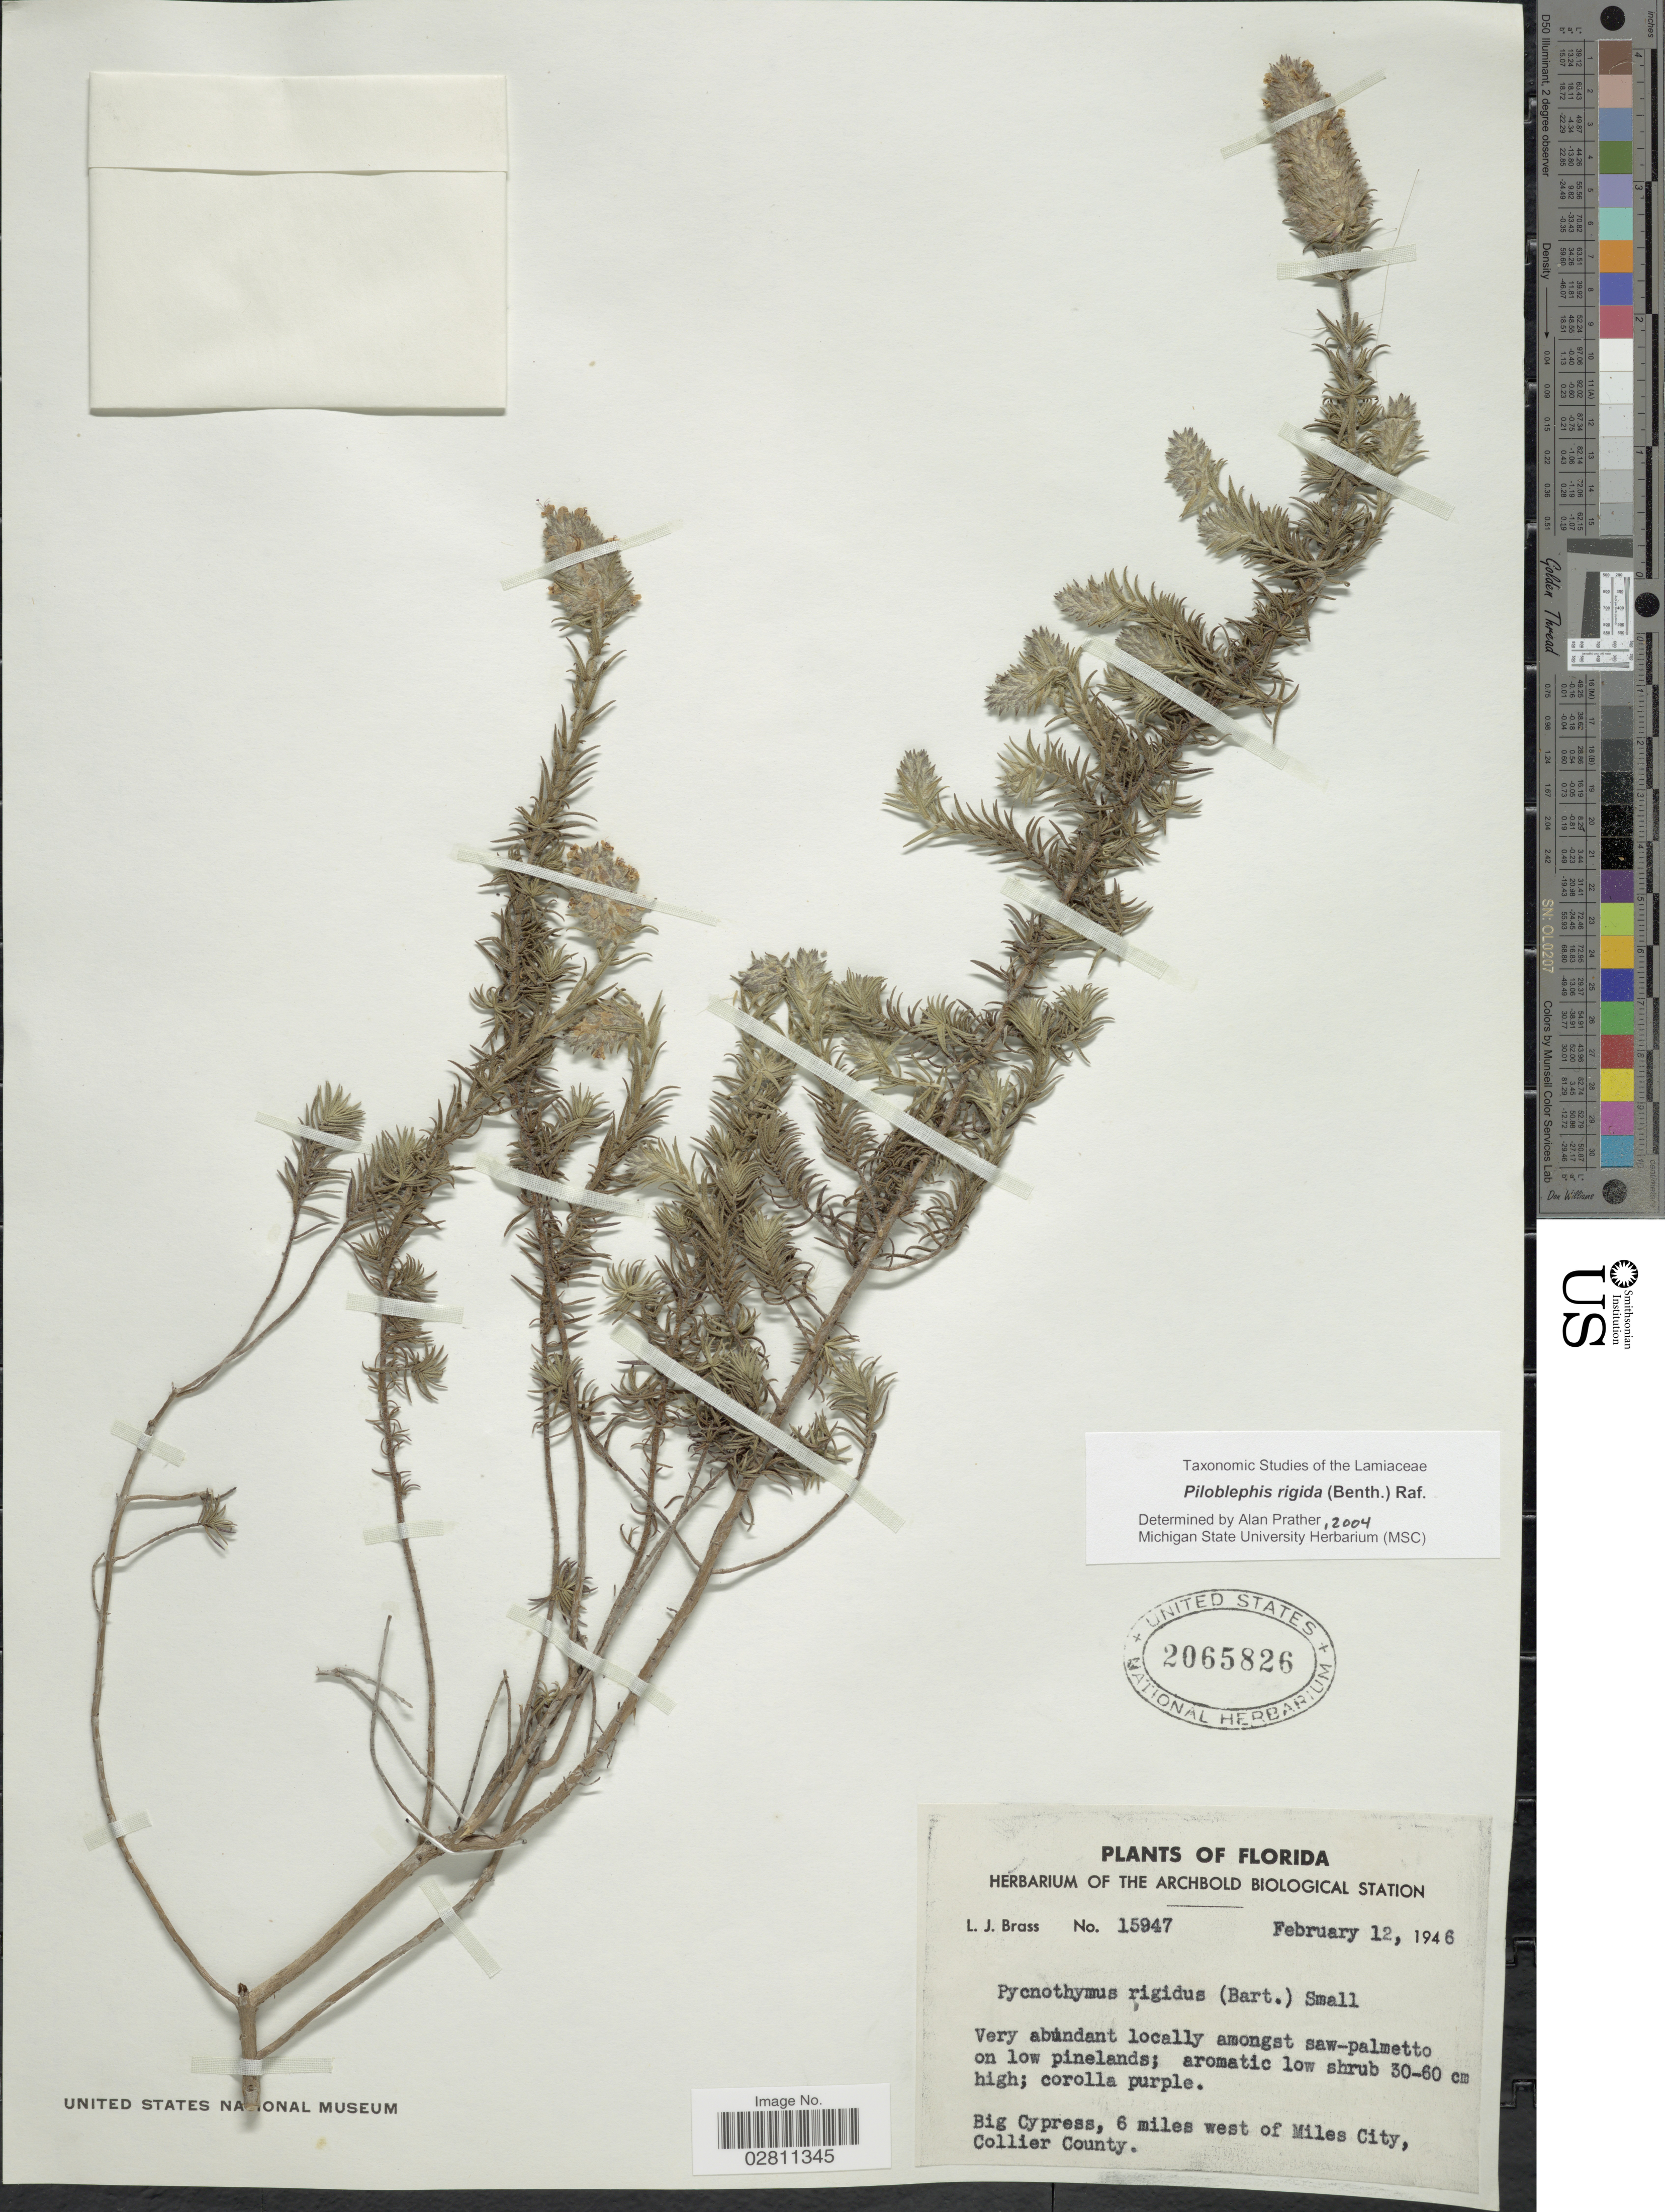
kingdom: Plantae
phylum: Tracheophyta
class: Magnoliopsida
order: Lamiales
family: Lamiaceae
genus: Piloblephis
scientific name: Piloblephis rigida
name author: (Bartram ex Benth.) Raf.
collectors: L. J. Brass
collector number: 15947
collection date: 1946-02-12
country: United States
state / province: Florida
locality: Big Cypress, 6 miles west of Miles City, Collier County.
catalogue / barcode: US 2065826